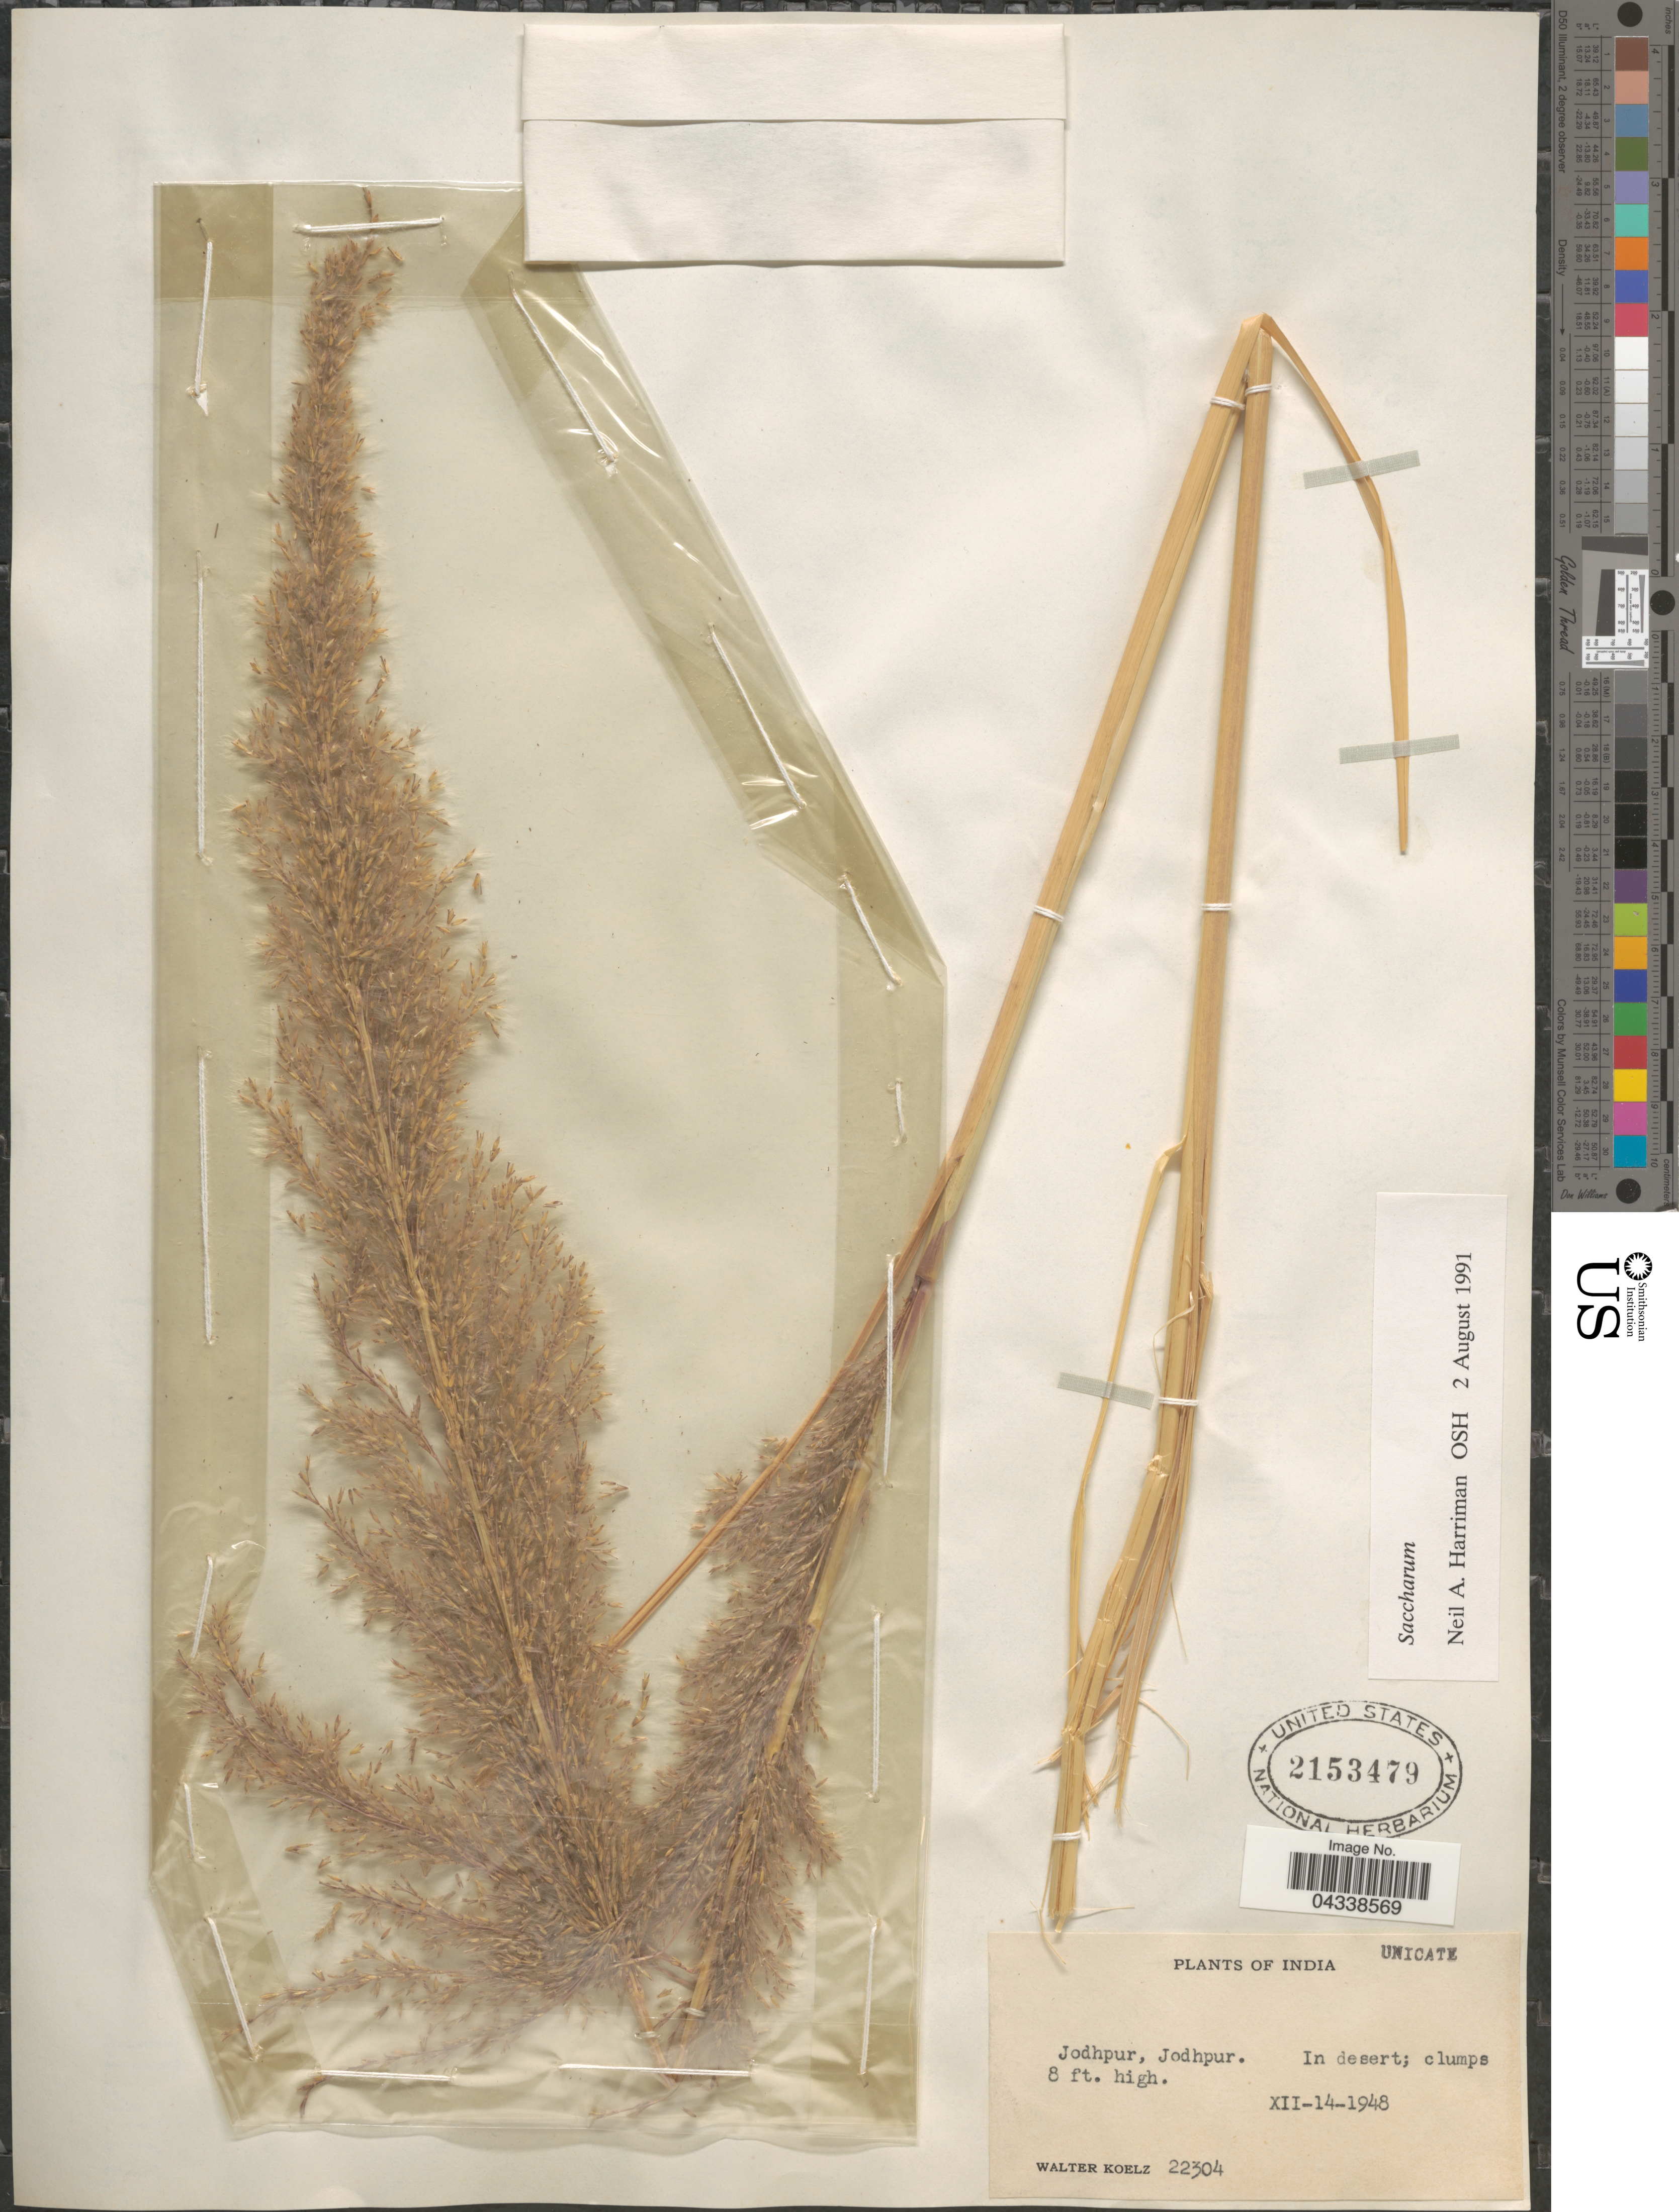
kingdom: Plantae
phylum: Tracheophyta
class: Liliopsida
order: Poales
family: Poaceae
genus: Saccharum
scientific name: Saccharum sp.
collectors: W. N. Koelz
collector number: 22304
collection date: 1948-12-14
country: India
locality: Jodphur, Jodhpur.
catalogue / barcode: US 2153479